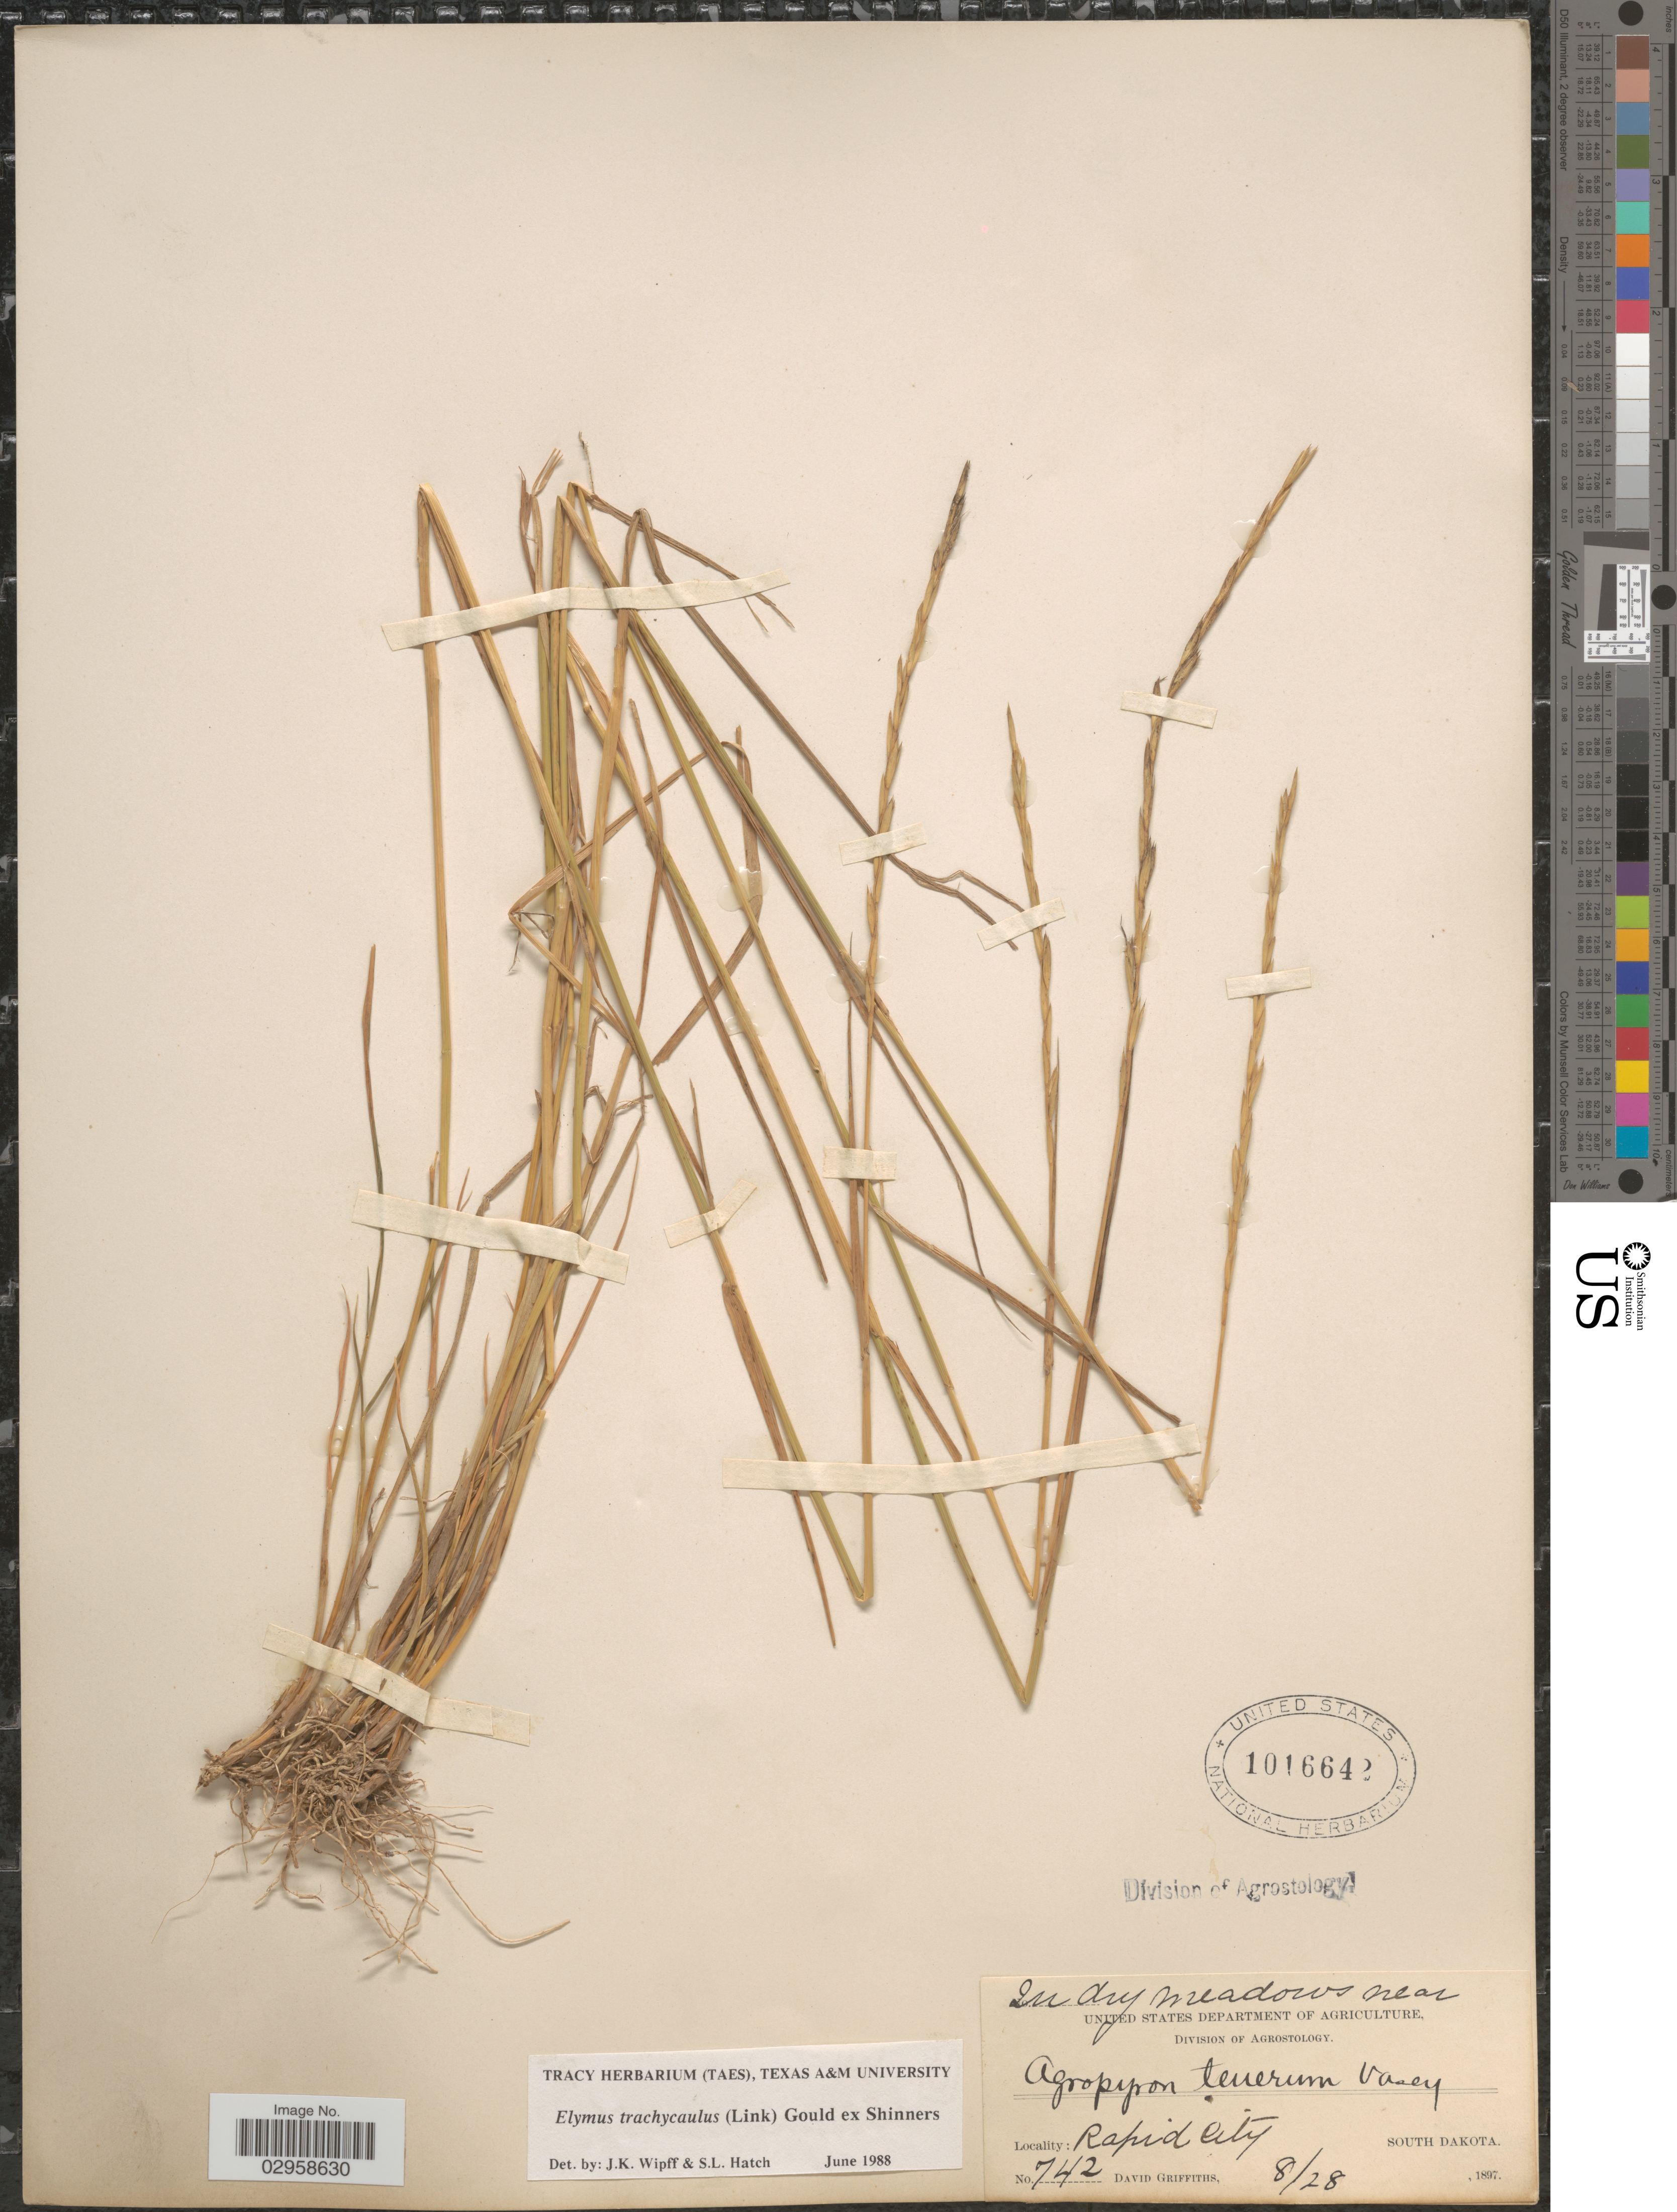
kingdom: Plantae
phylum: Tracheophyta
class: Liliopsida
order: Poales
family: Poaceae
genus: Elymus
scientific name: Elymus trachycaulus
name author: (Link) Gould ex Shinners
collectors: D. Griffiths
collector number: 742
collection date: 1897-08-28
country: United States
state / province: South Dakota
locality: in dry meadow near Rapid City.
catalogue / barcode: US 1016642